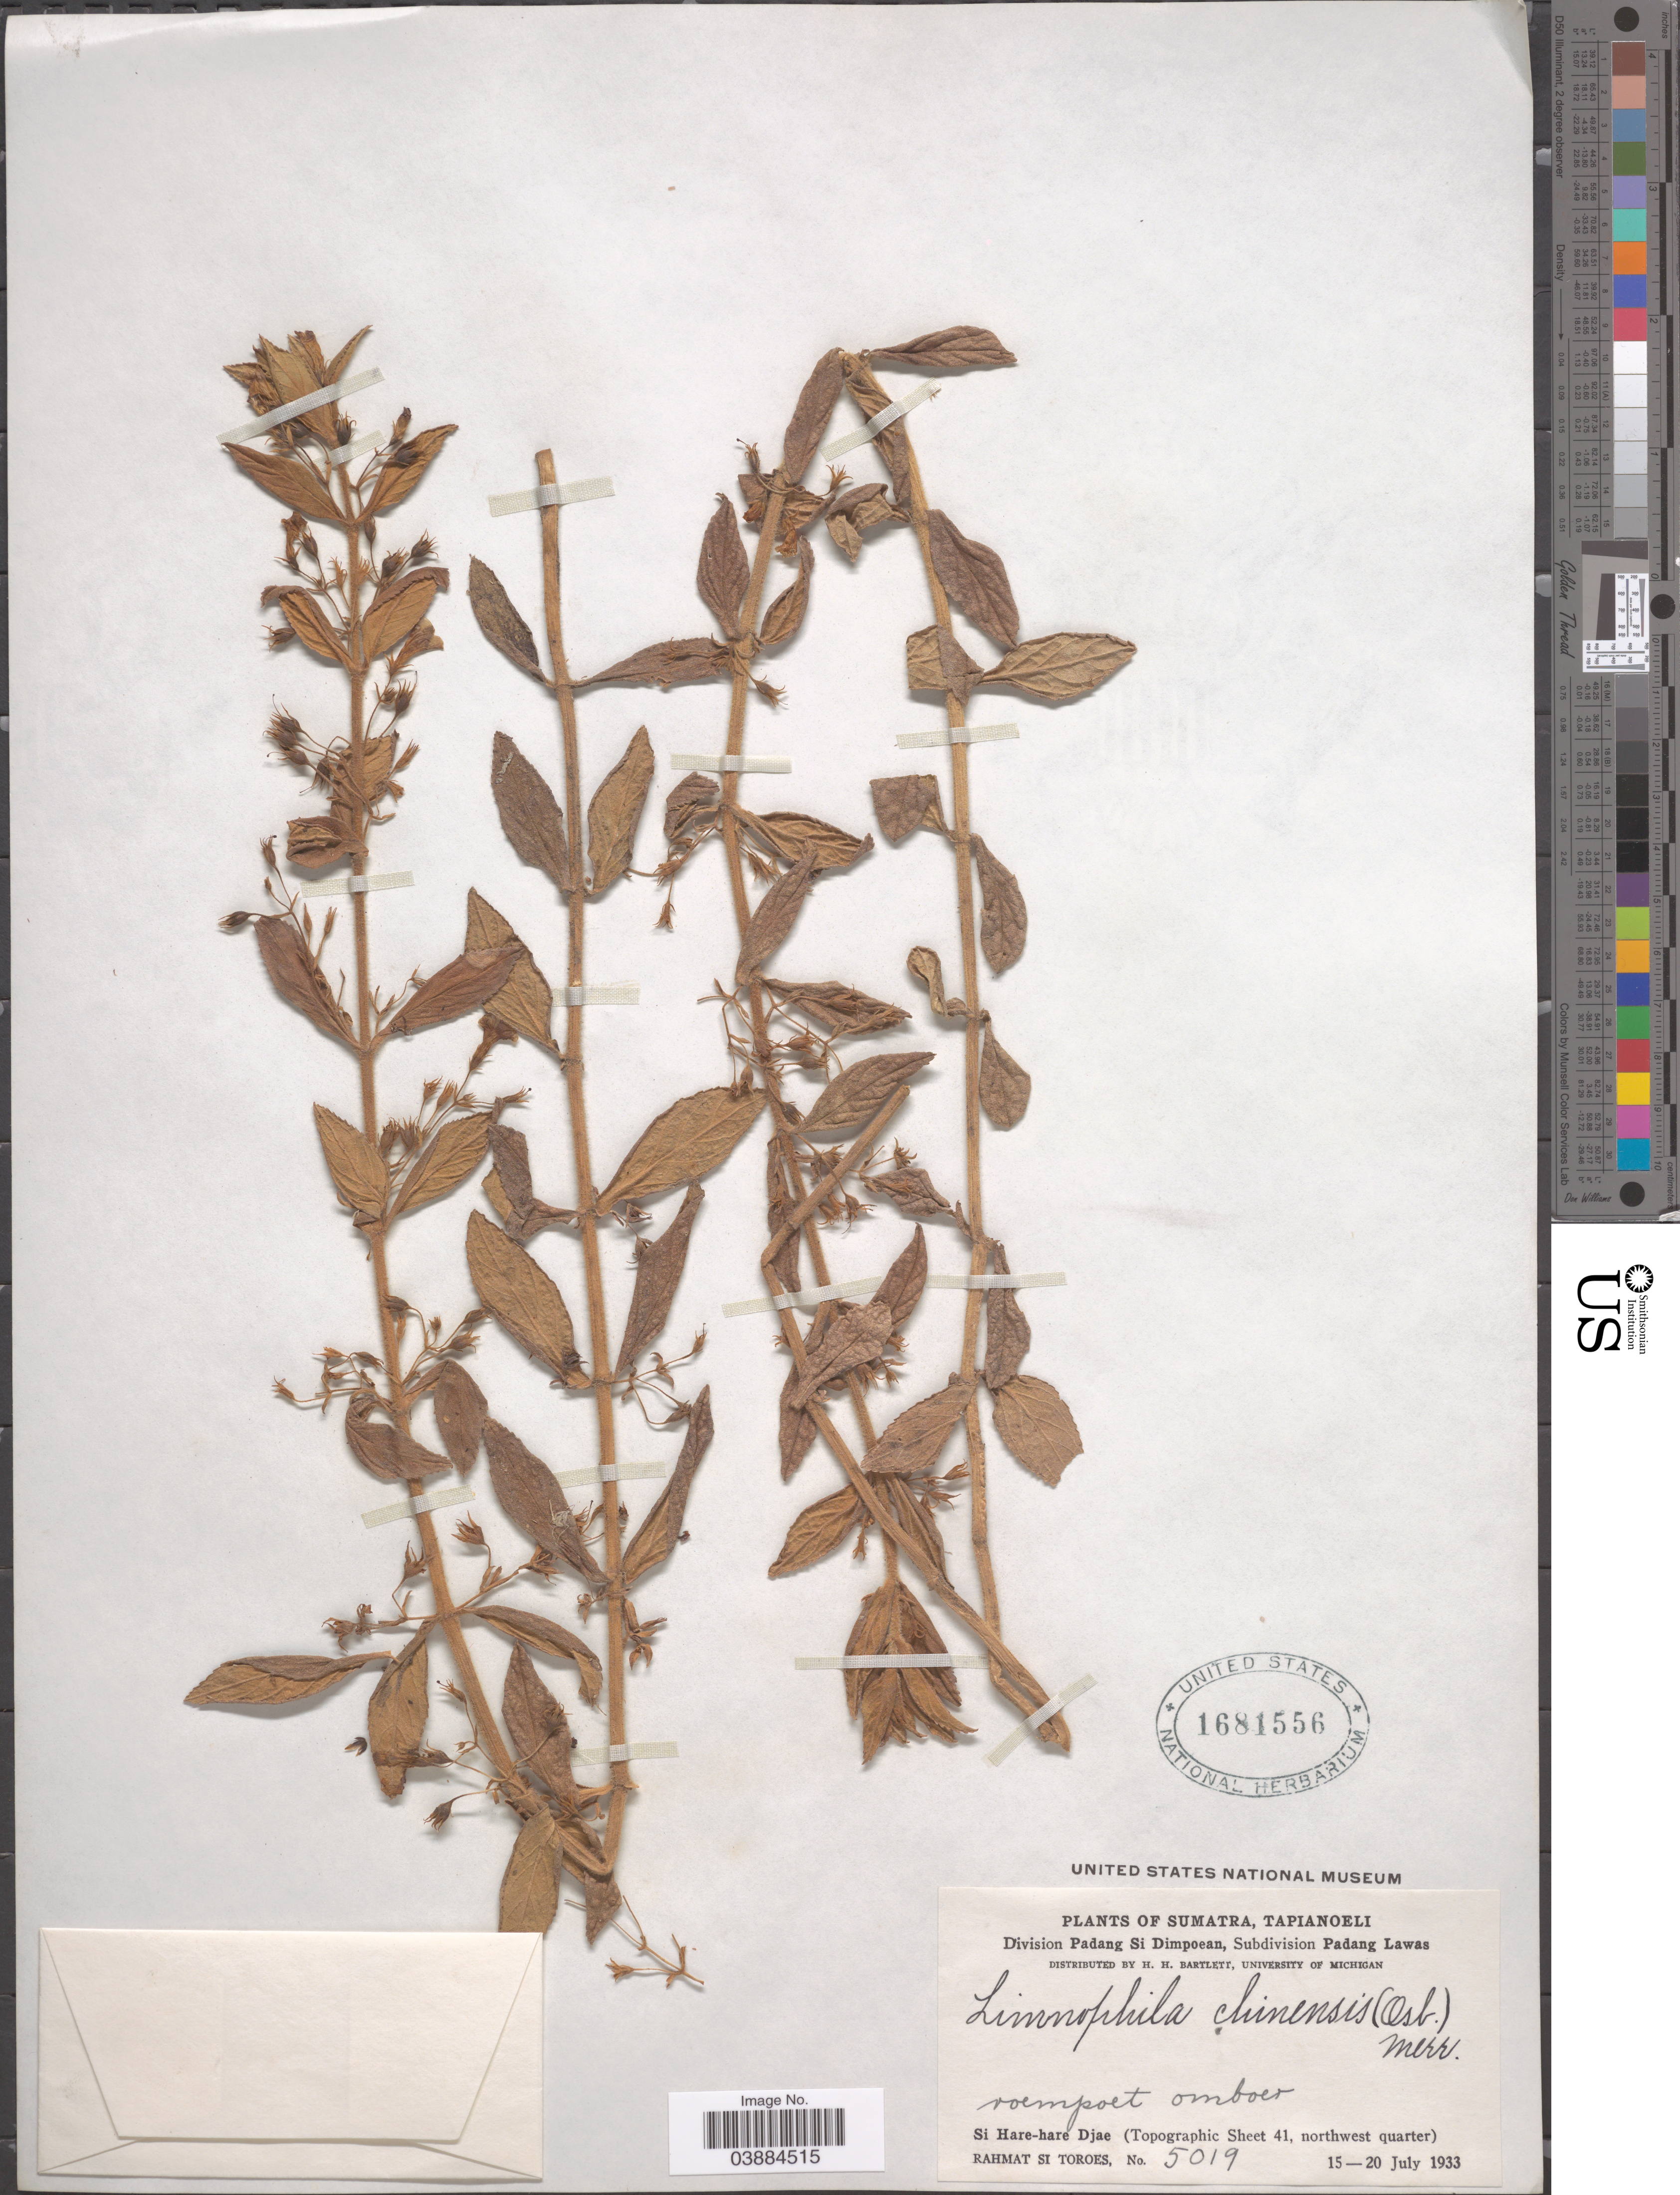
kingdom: Plantae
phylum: Tracheophyta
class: Magnoliopsida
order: Lamiales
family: Plantaginaceae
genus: Limnophila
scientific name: Limnophila chinensis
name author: (Osbeck) Merr.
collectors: Rahmat Si Boeea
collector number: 5019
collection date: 1933-07-15/1933-07-20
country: Indonesia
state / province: Sumatra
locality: Tapianoeli. Division Padang Si Dimpoean, Subdivision Padang Lawas. Si Hare-hare Djae (Topographic Sheet 41, northwest quarter).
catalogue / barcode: US 1681556